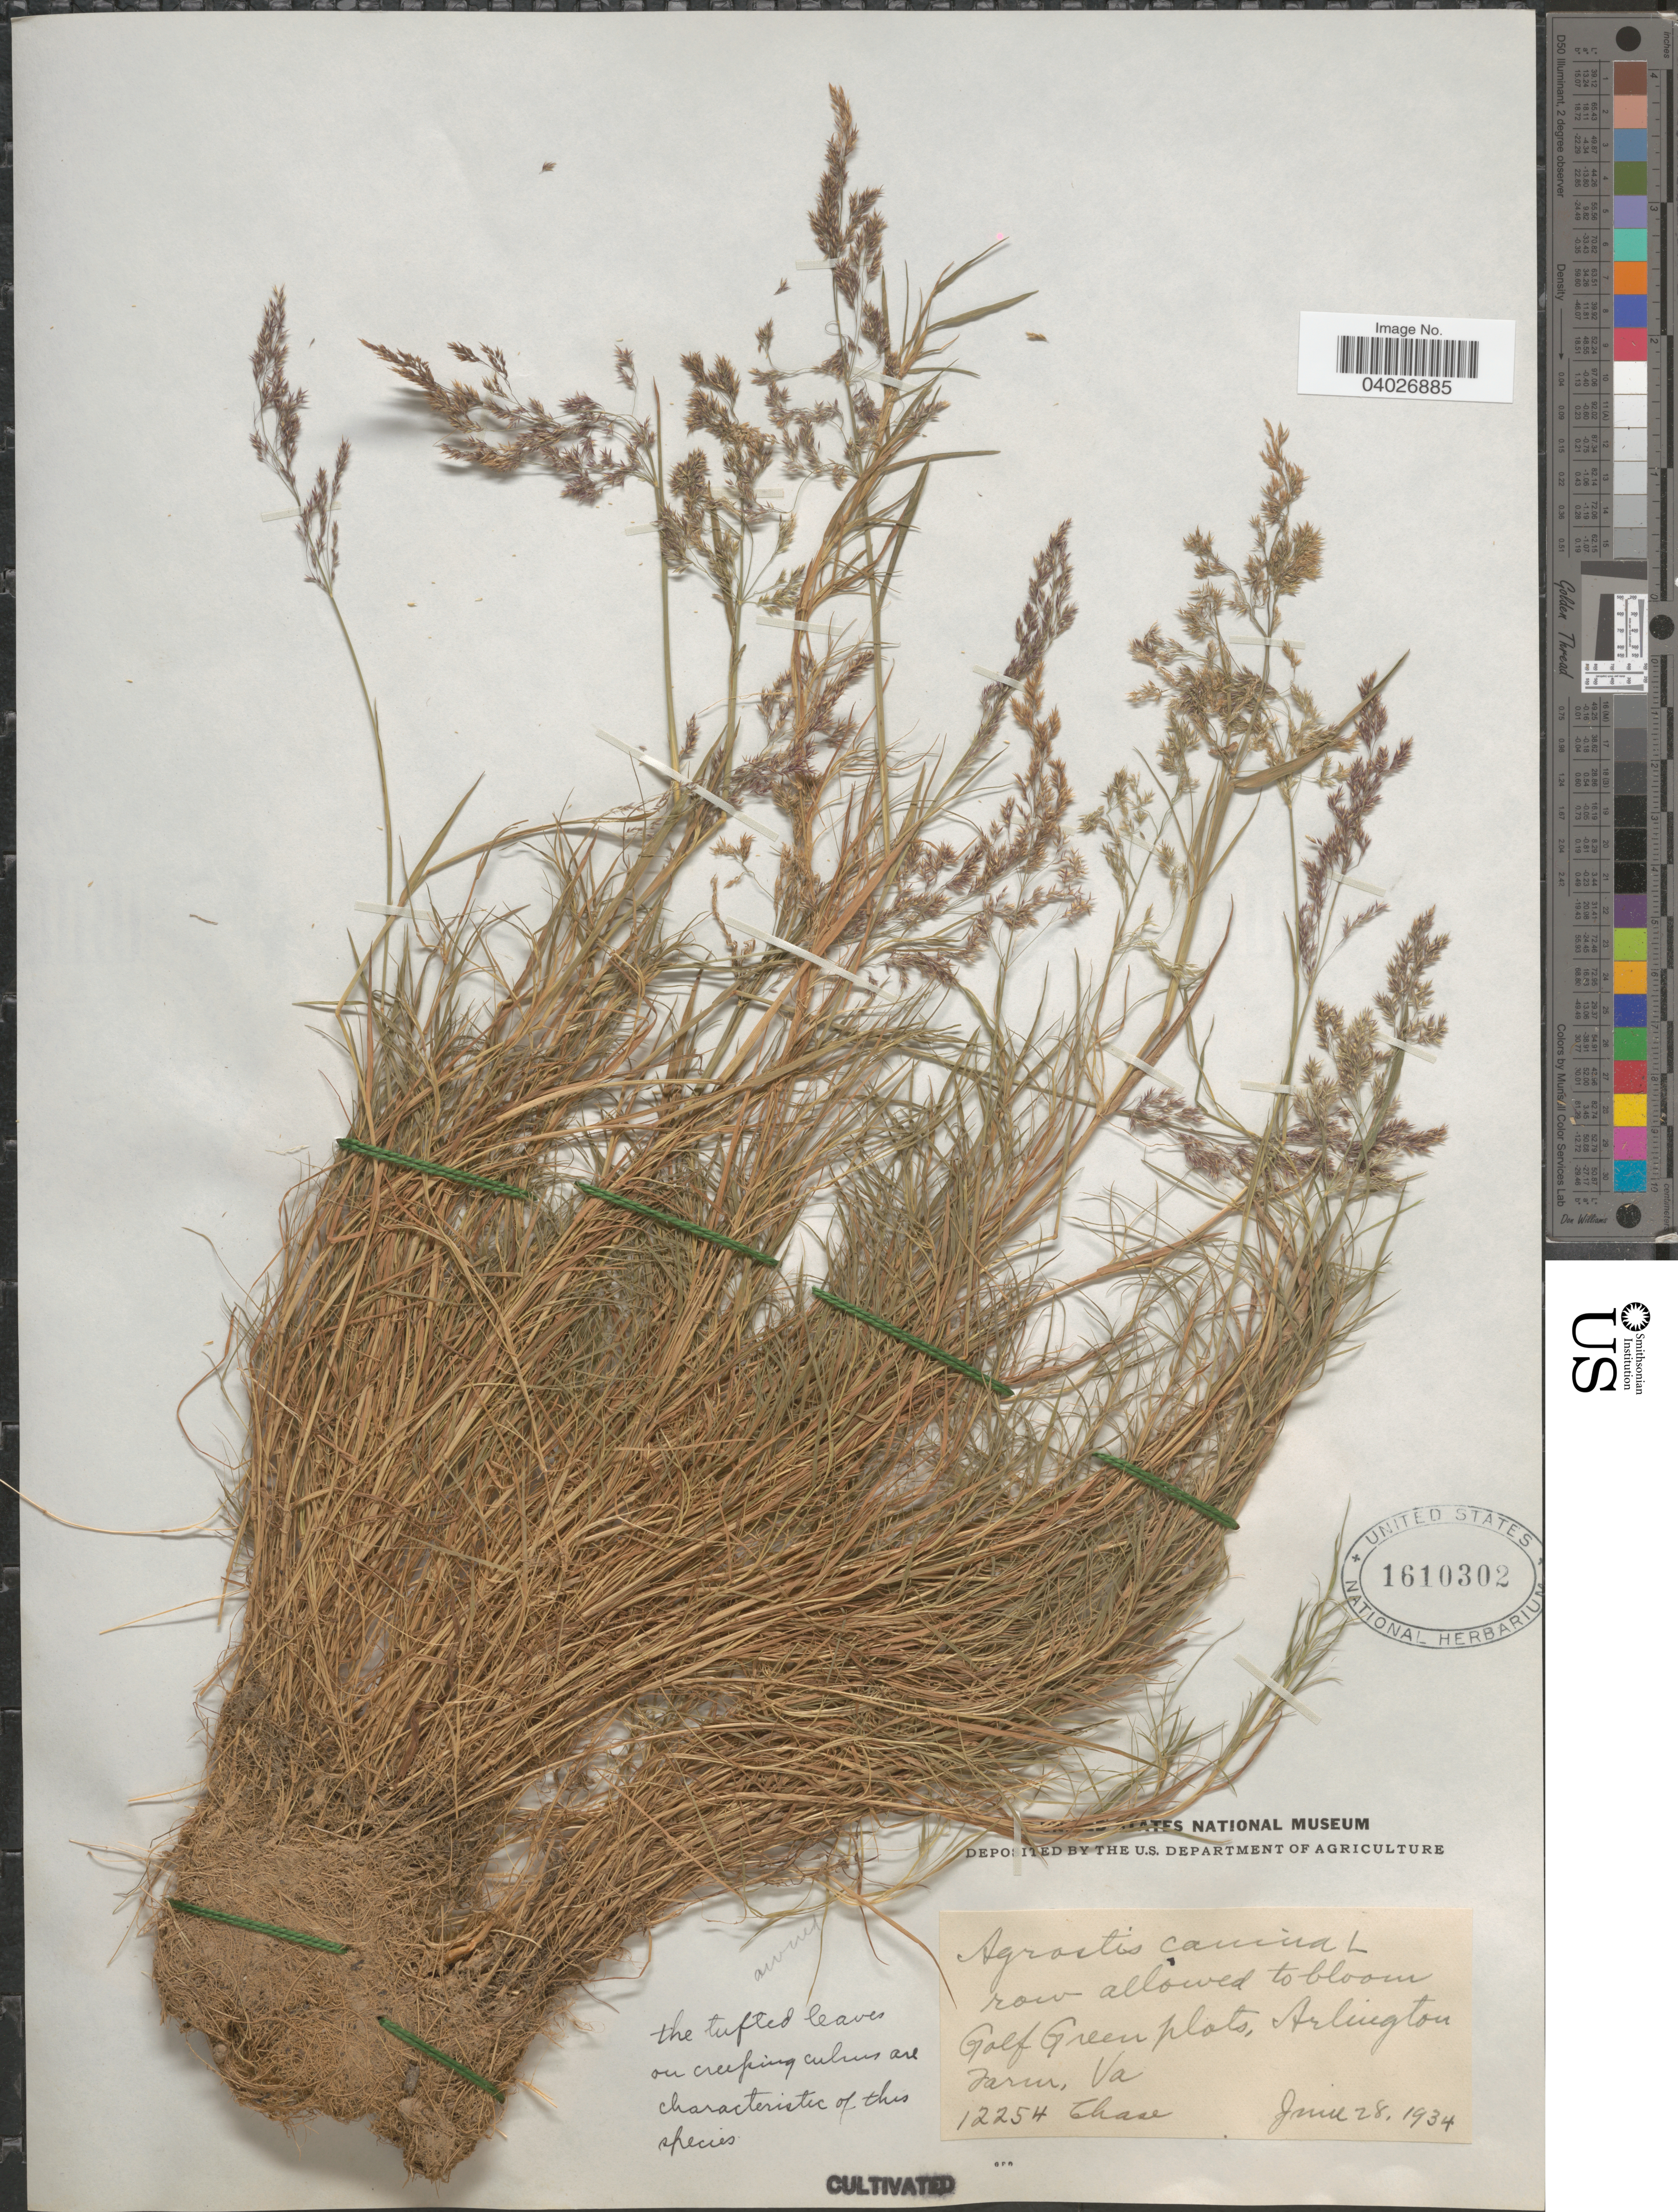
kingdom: Plantae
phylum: Tracheophyta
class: Liliopsida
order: Poales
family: Poaceae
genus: Agrostis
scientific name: Agrostis canina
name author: L.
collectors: Chase, --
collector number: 12254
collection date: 1934-06-28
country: United States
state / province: Virginia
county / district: Arlington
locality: Golf Green plots, Arlington Farm.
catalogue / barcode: US 1610302